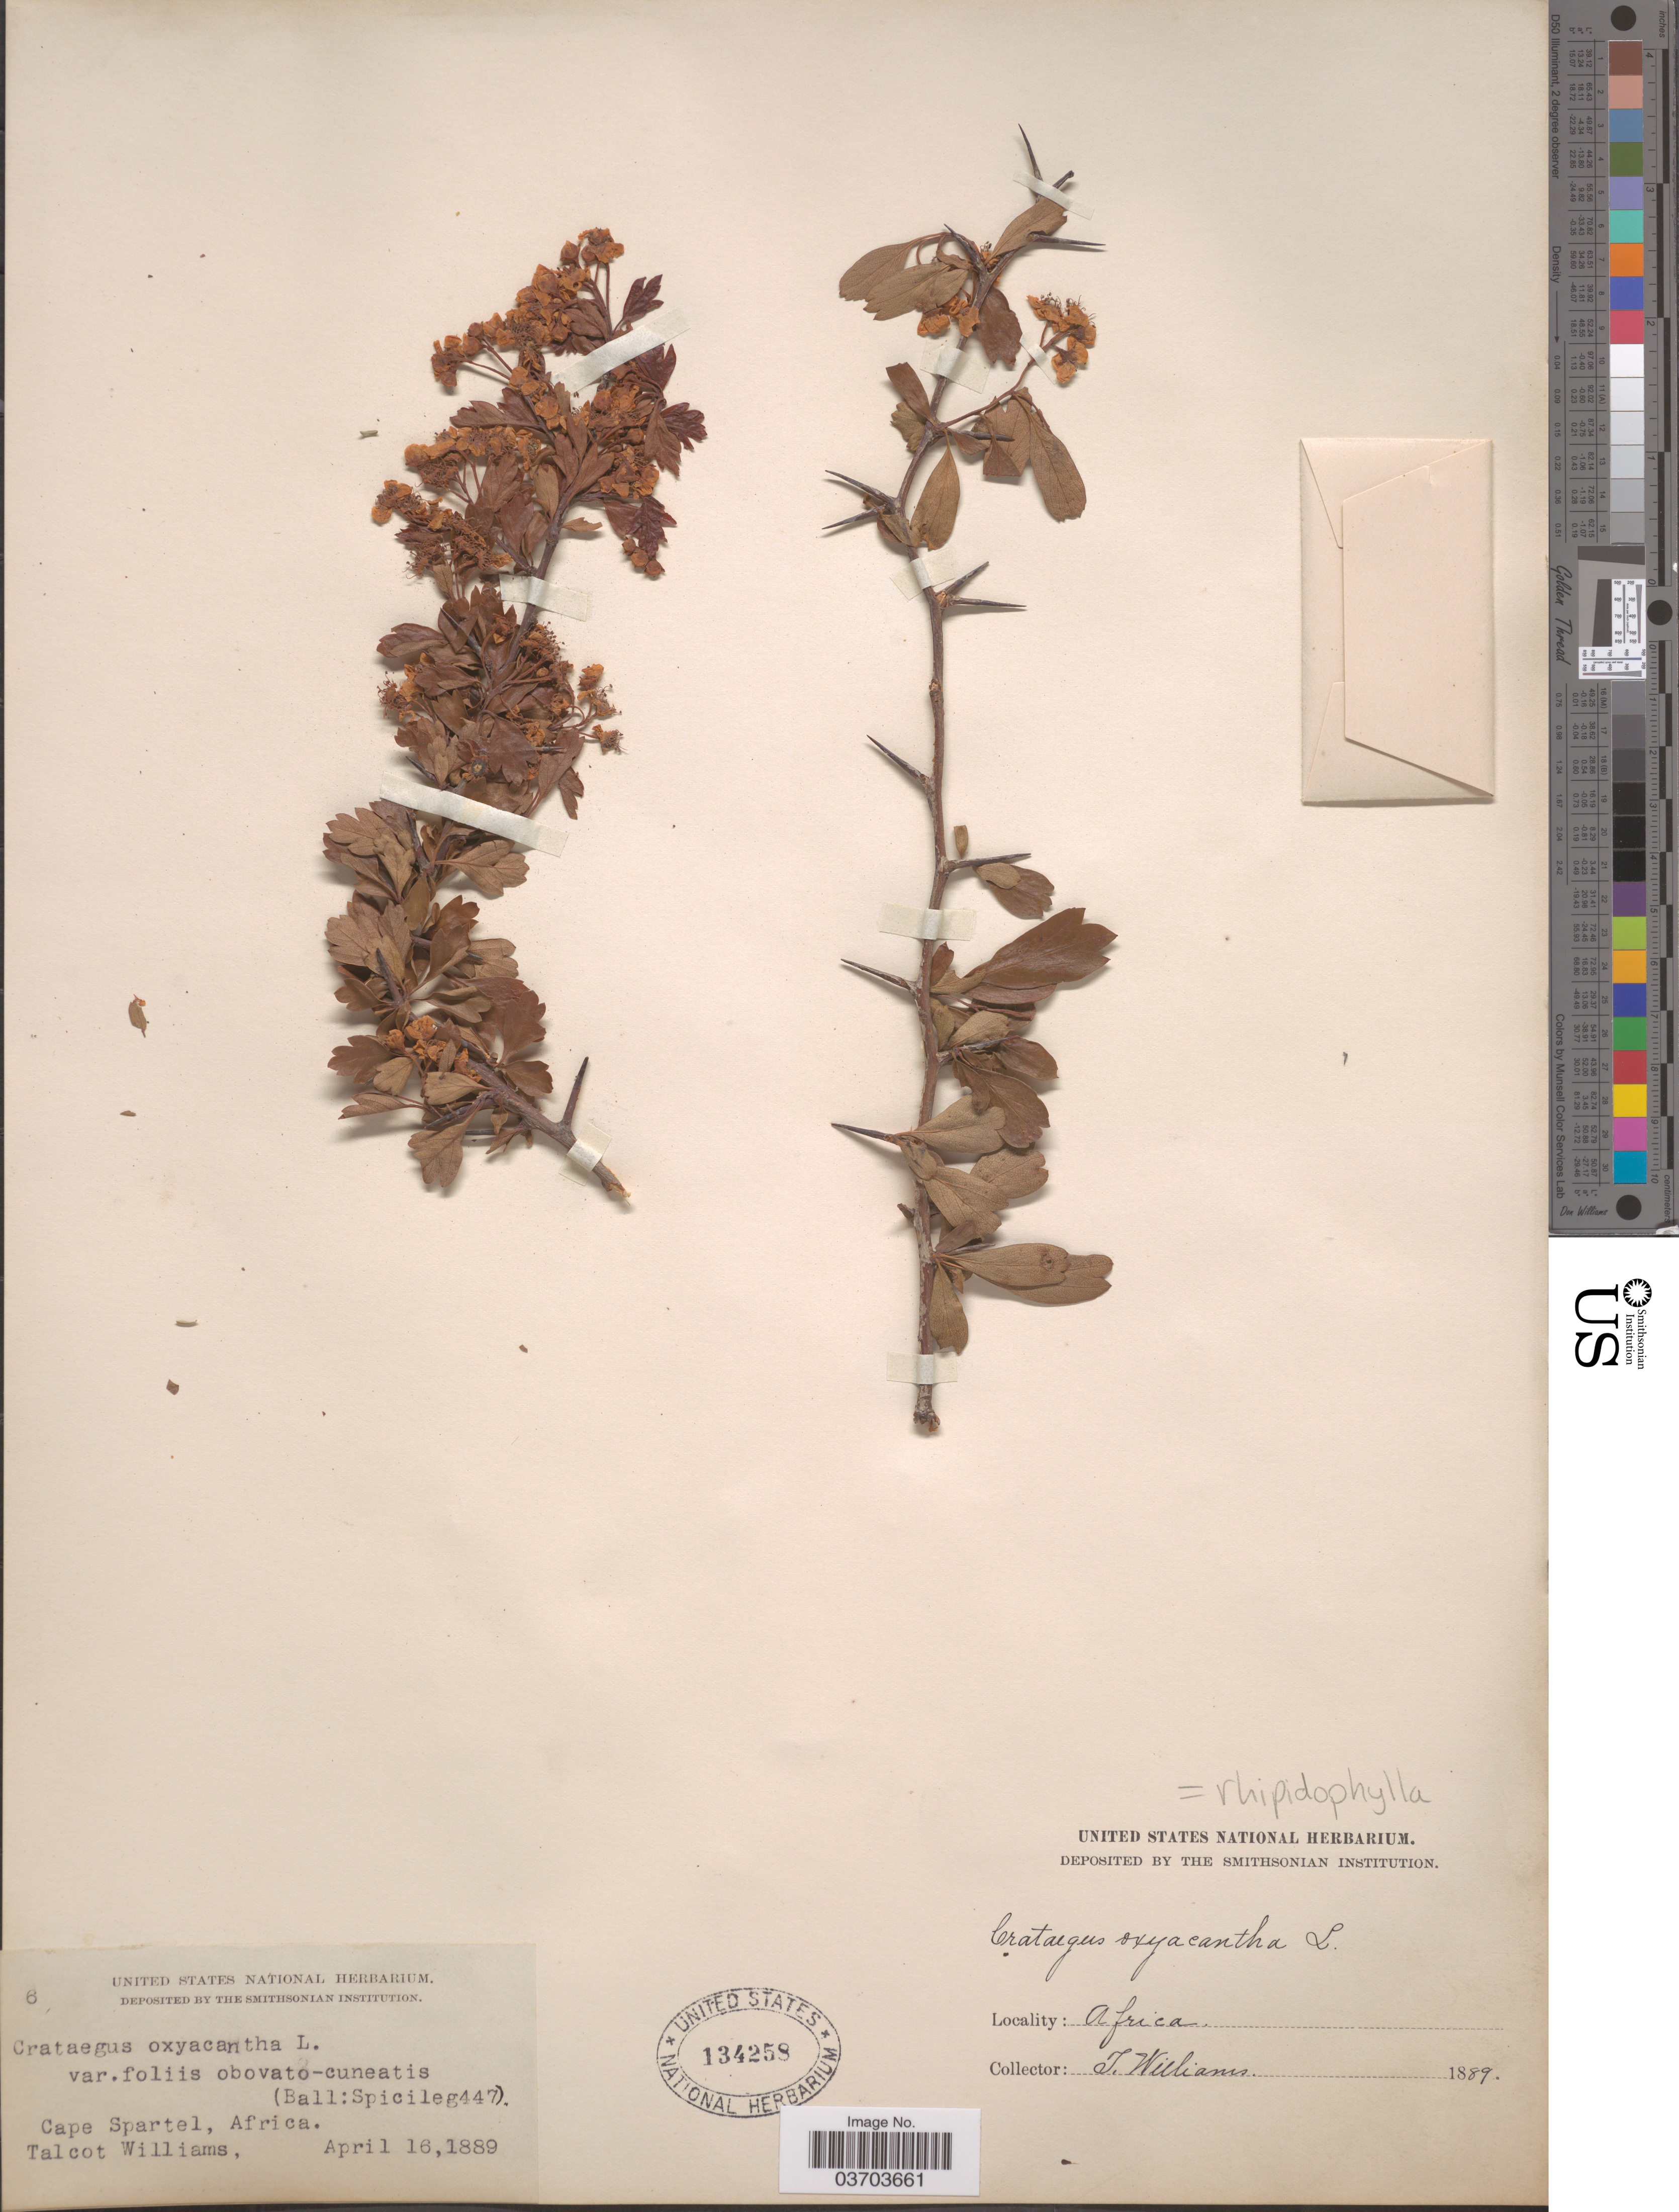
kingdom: Plantae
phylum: Tracheophyta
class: Magnoliopsida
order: Rosales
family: Rosaceae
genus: Crataegus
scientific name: Crataegus rhipidophylla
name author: Gand.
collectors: T. Williams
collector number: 6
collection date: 1889-04-16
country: Morocco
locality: Cape Spartel, Africa.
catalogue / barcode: US 134258